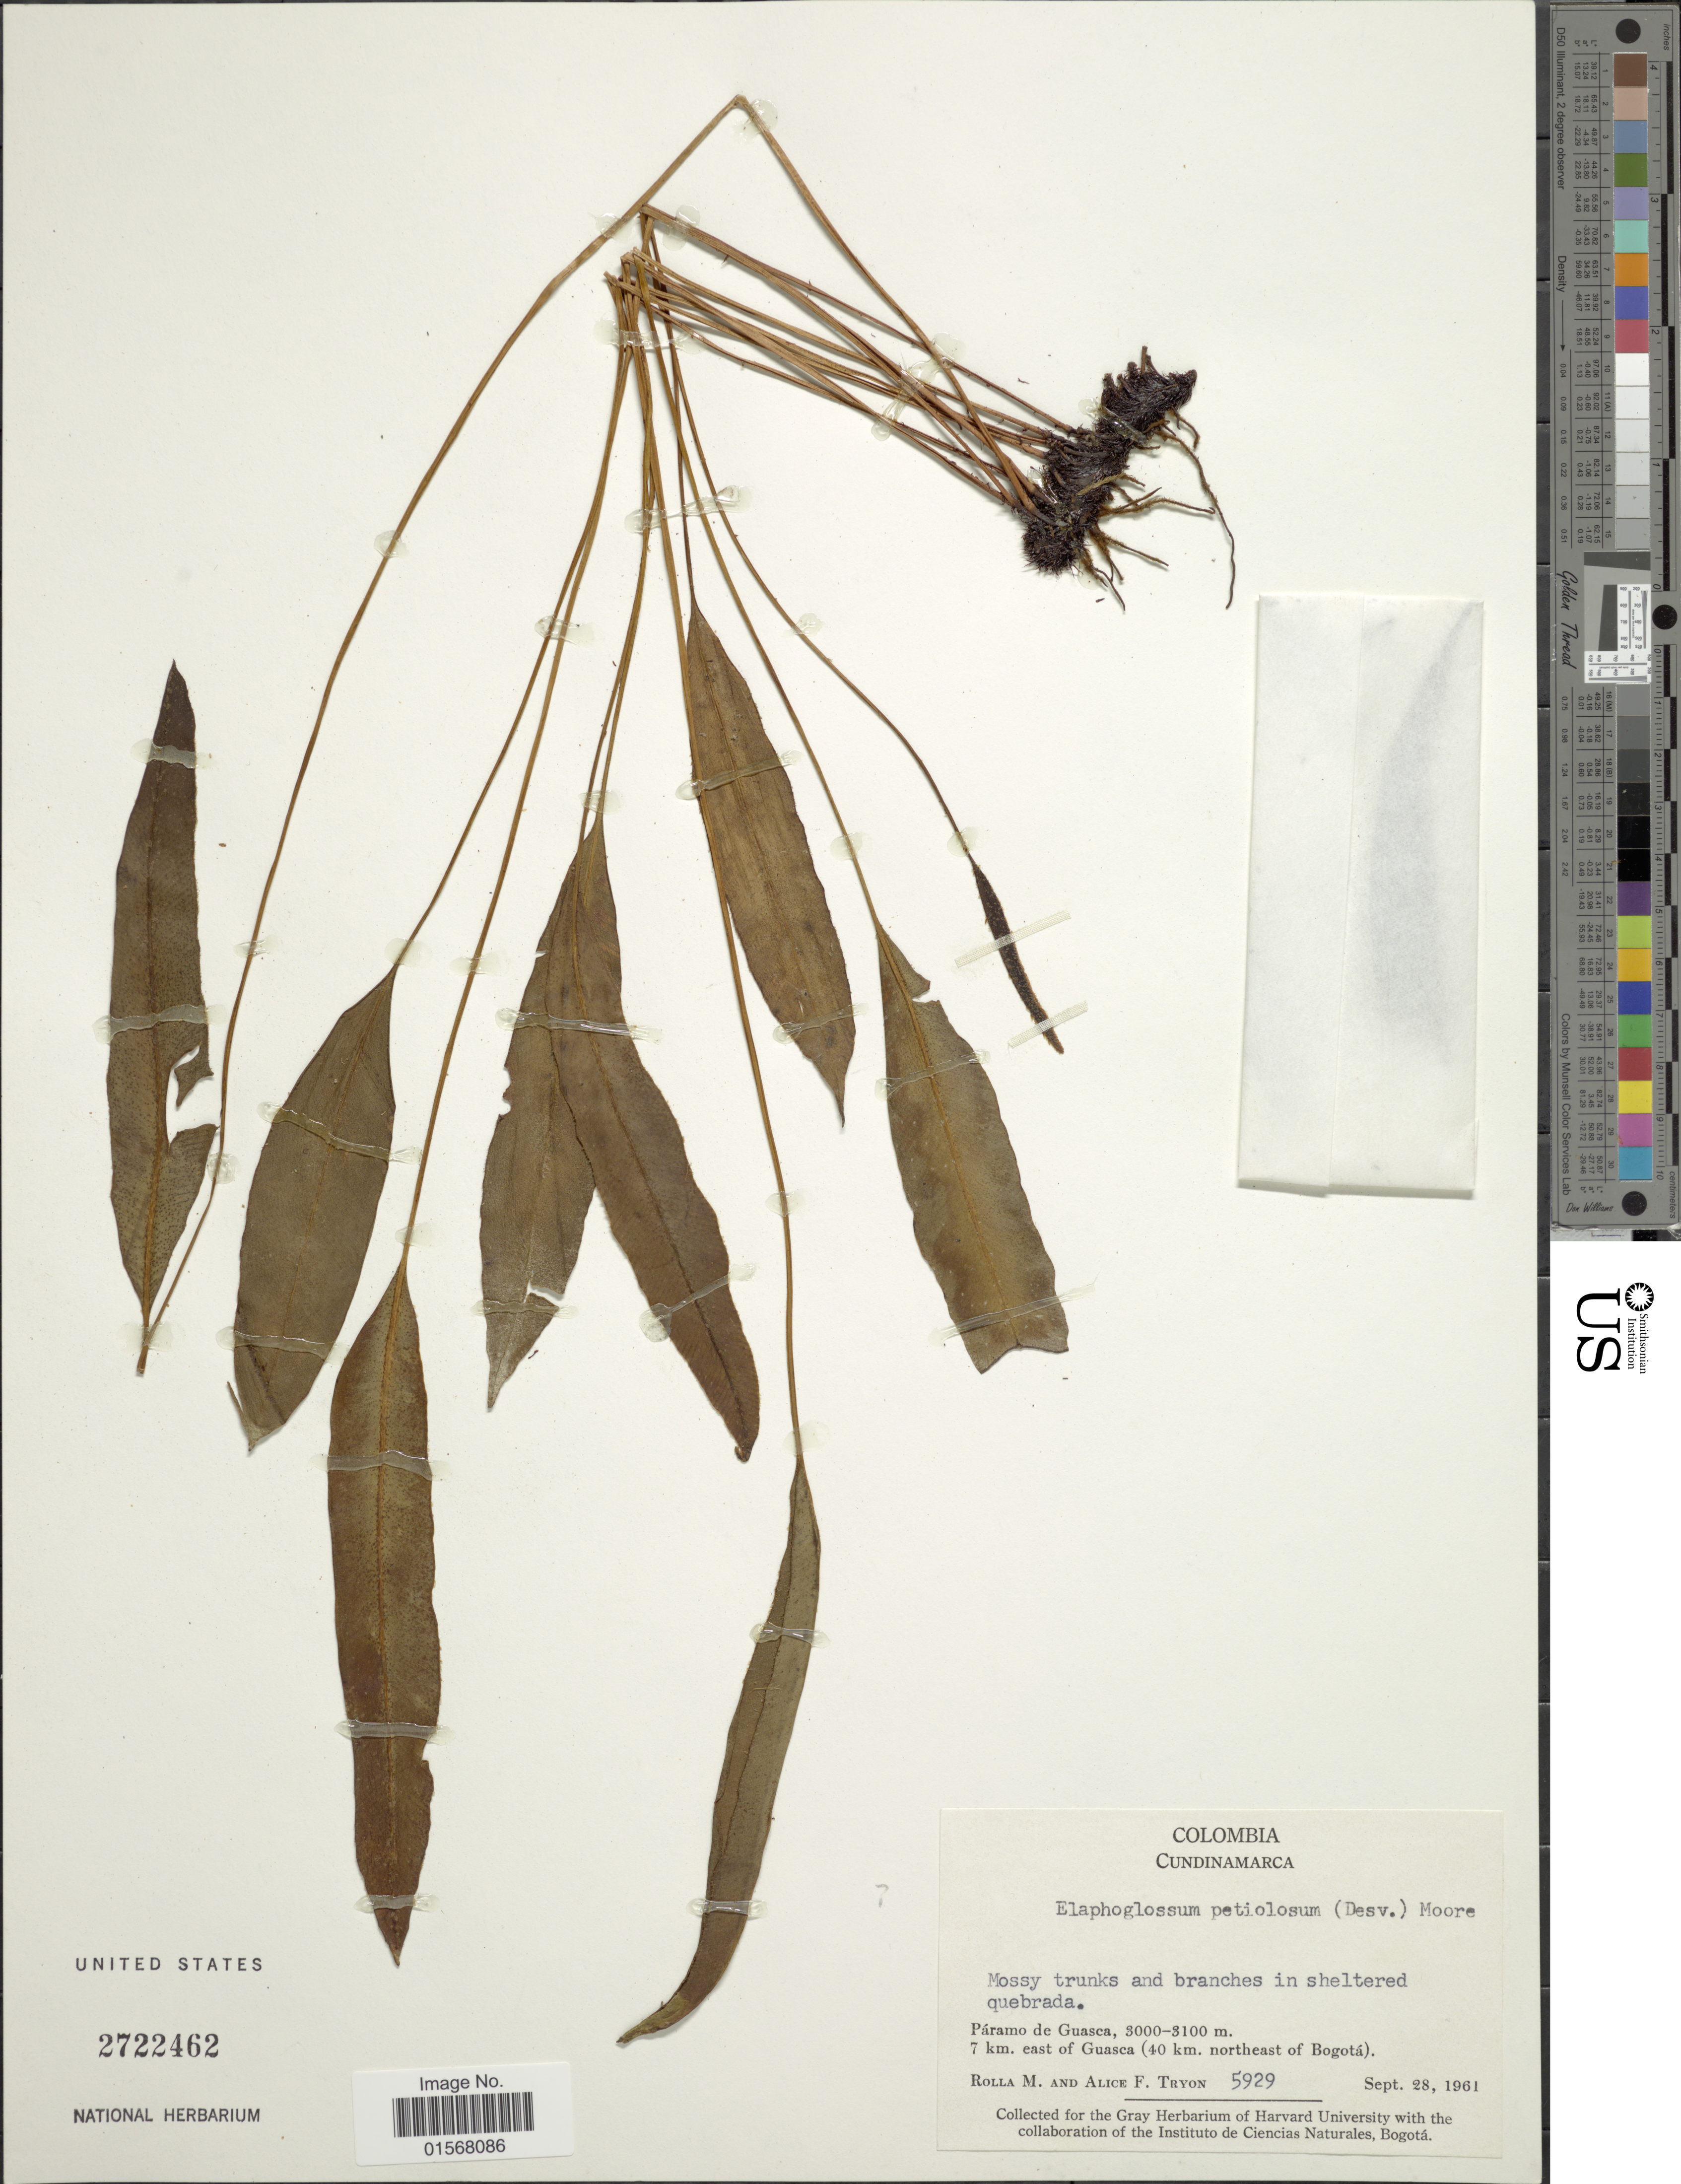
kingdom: Plantae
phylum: Tracheophyta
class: Polypodiopsida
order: Polypodiales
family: Dryopteridaceae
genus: Elaphoglossum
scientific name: Elaphoglossum petiolatum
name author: (Sw.) Urb.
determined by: Vasco, A.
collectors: M. Rolla & A. F. Tryon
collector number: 5929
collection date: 1961-09-28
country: Colombia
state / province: Cundinamarca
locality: Cundinamarca, Paramo de Guasca, 7 km. east of Guasca (40 km. northeast of Bogota)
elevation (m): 3000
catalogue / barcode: US 2722462